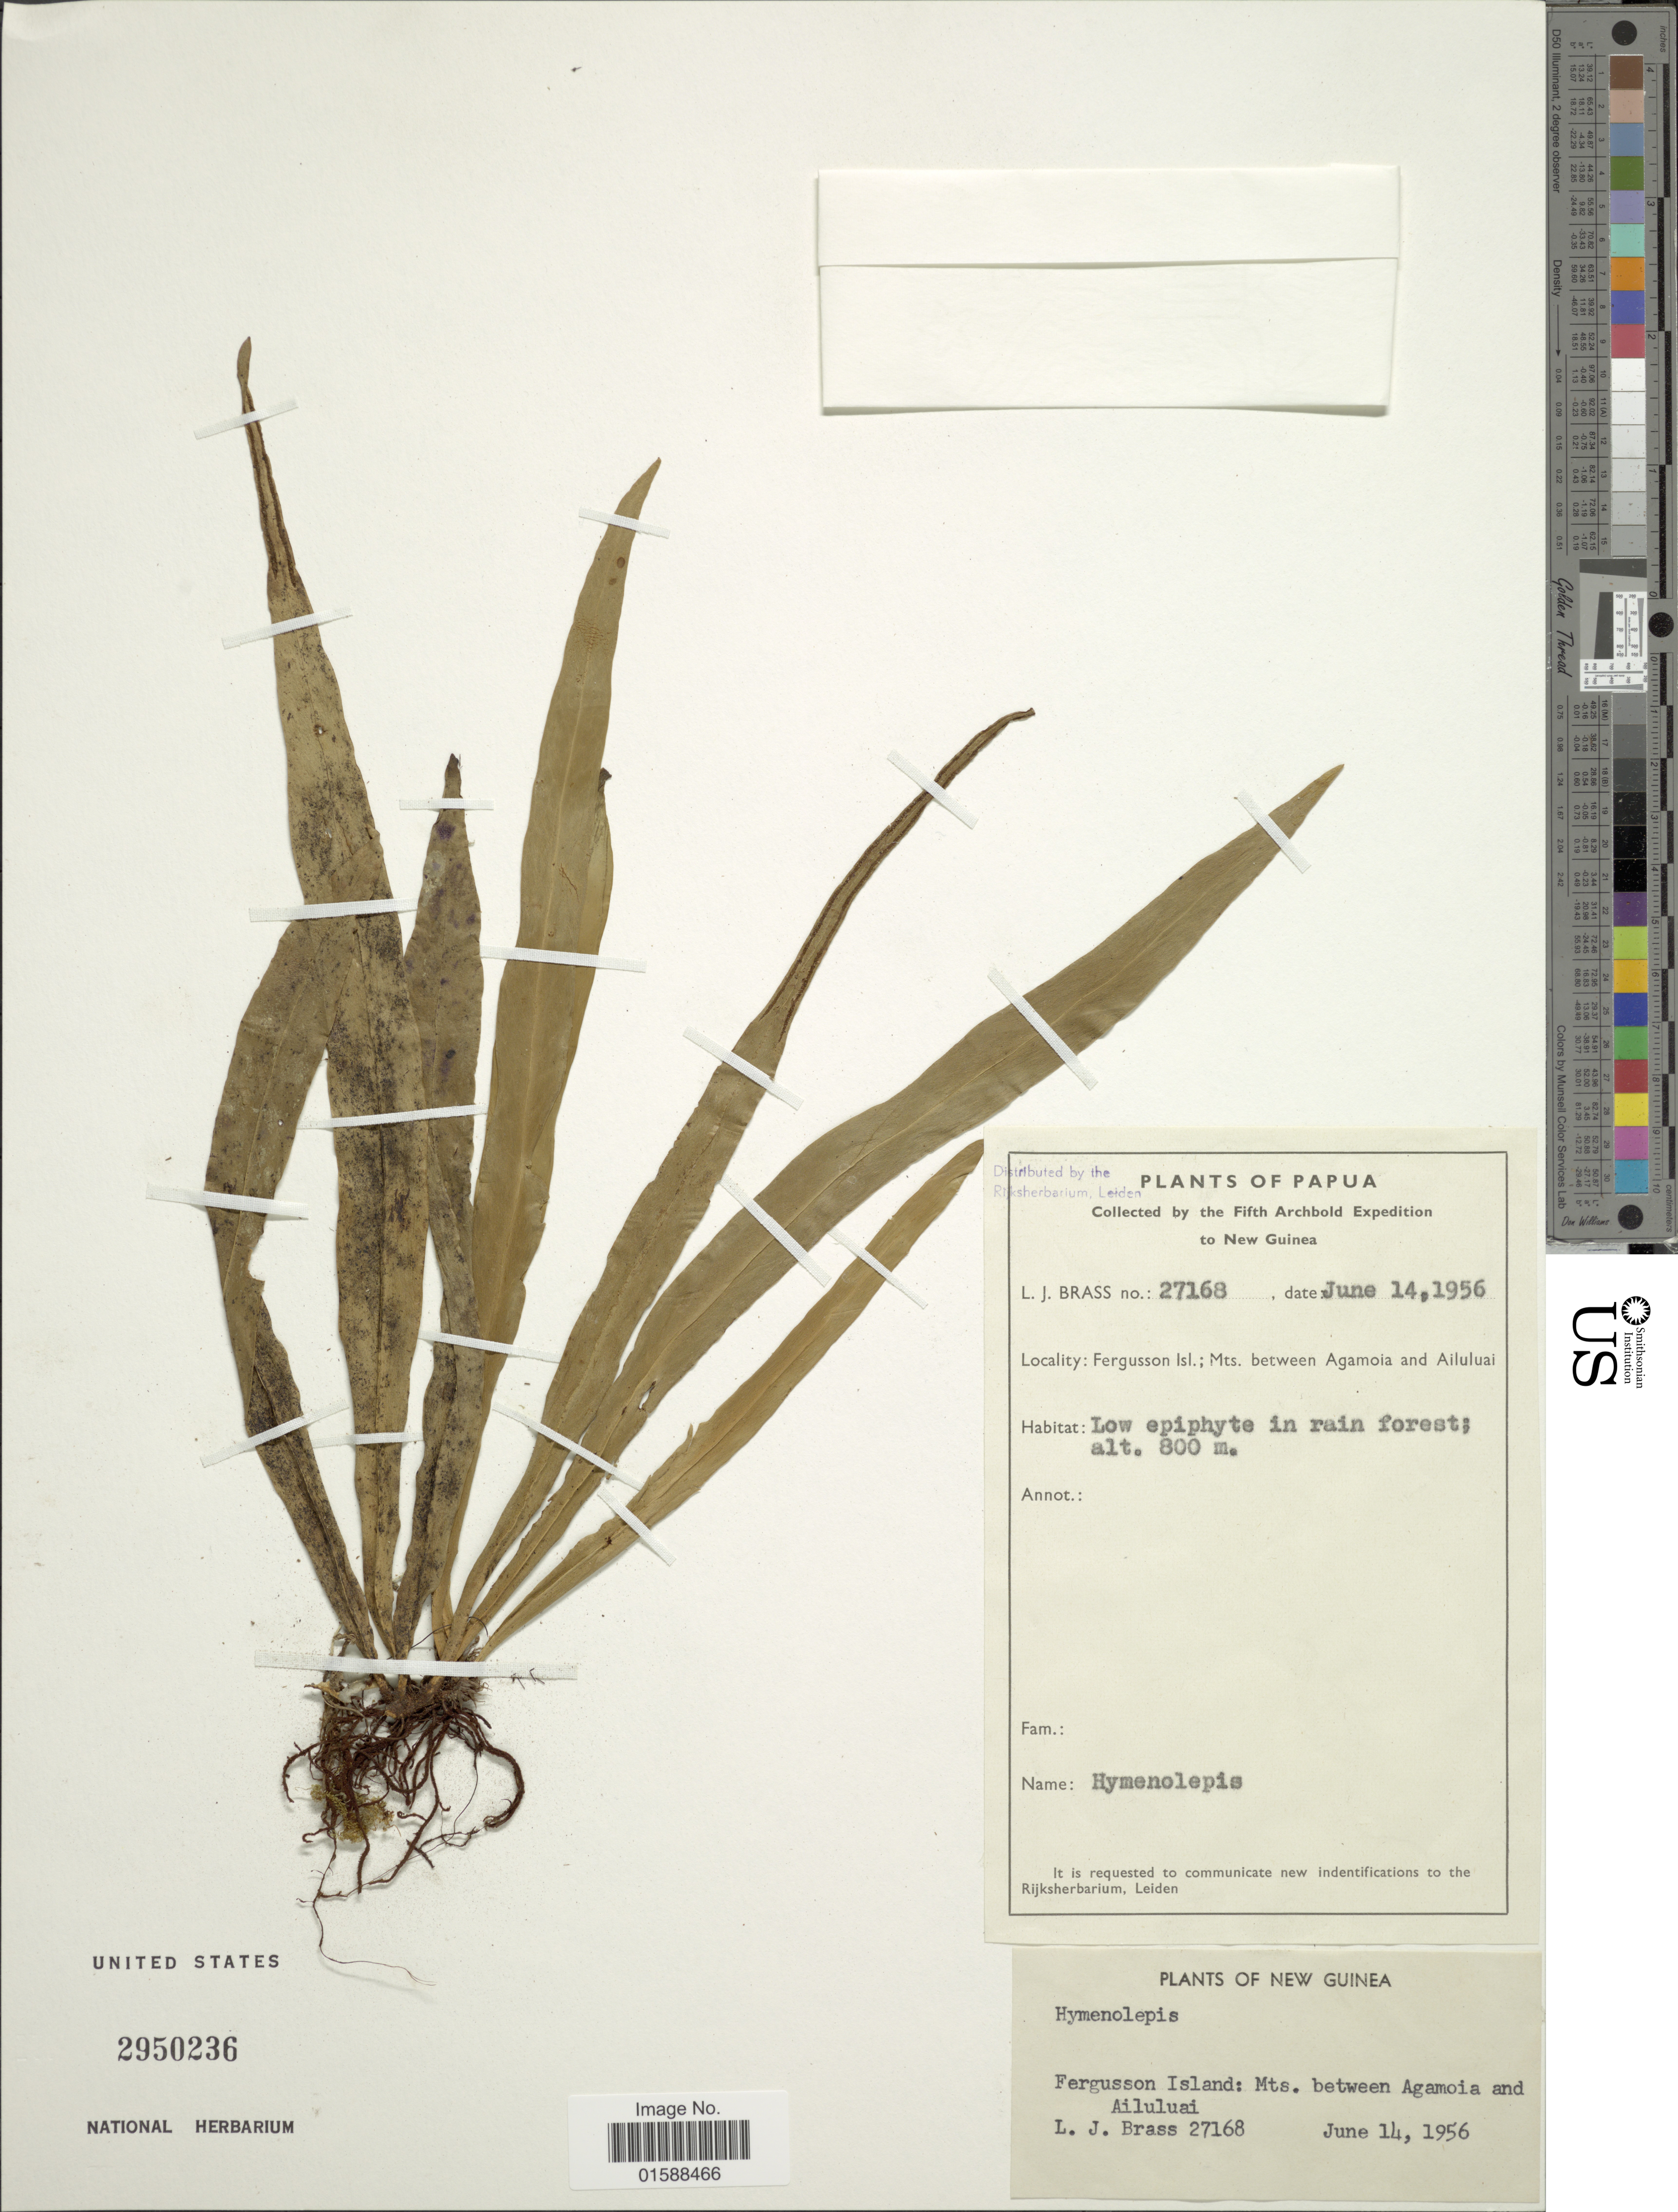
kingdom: Plantae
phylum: Tracheophyta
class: Polypodiopsida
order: Polypodiales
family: Polypodiaceae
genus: Lepisorus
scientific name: Lepisorus sp.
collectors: L. J. Brass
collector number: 27168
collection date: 1956-06-14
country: Papua New Guinea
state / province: Milne Bay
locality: Papua. New Guinea. Fergusson Isl.; Mts. between Agamoia and Ailulai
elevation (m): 800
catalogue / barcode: US 2950236